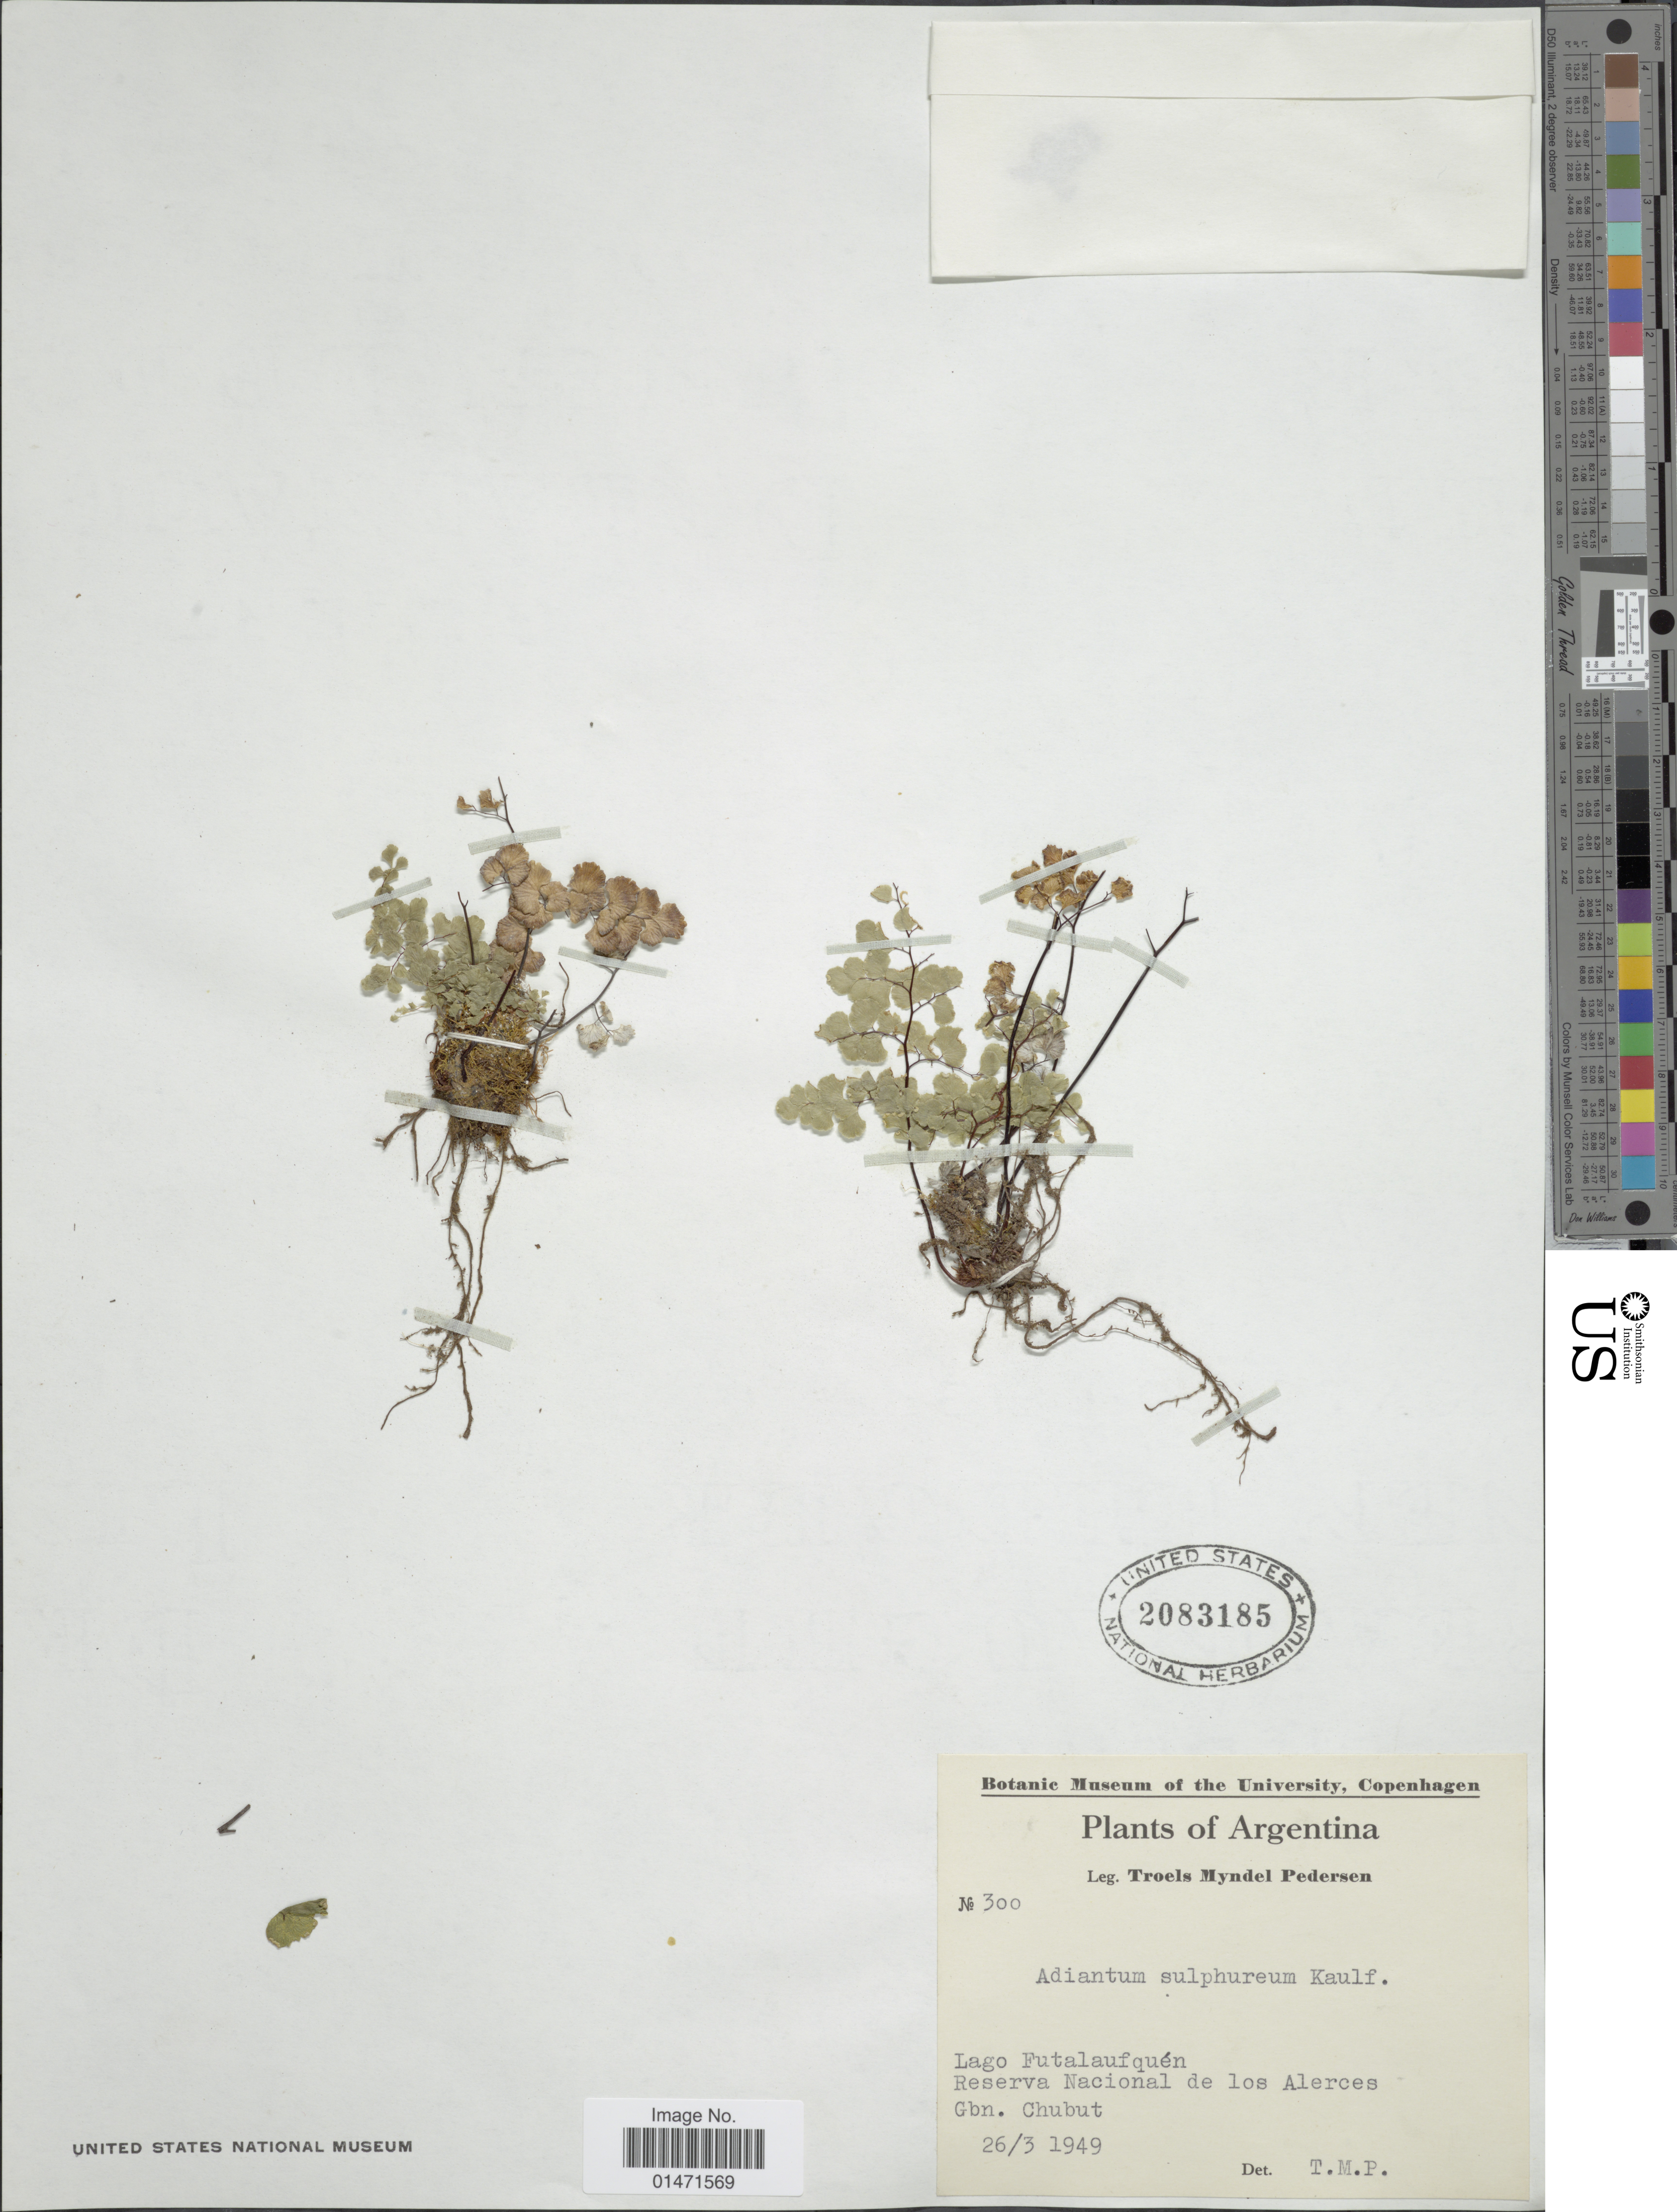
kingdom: Plantae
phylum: Tracheophyta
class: Polypodiopsida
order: Polypodiales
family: Pteridaceae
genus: Adiantum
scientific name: Adiantum sulphureum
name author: Kaulf.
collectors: T. Pederson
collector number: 300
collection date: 1949-03-26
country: Argentina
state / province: Chubut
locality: Lago Futalaufquén. Reserva Nacional de los Alerces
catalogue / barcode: US 2083185